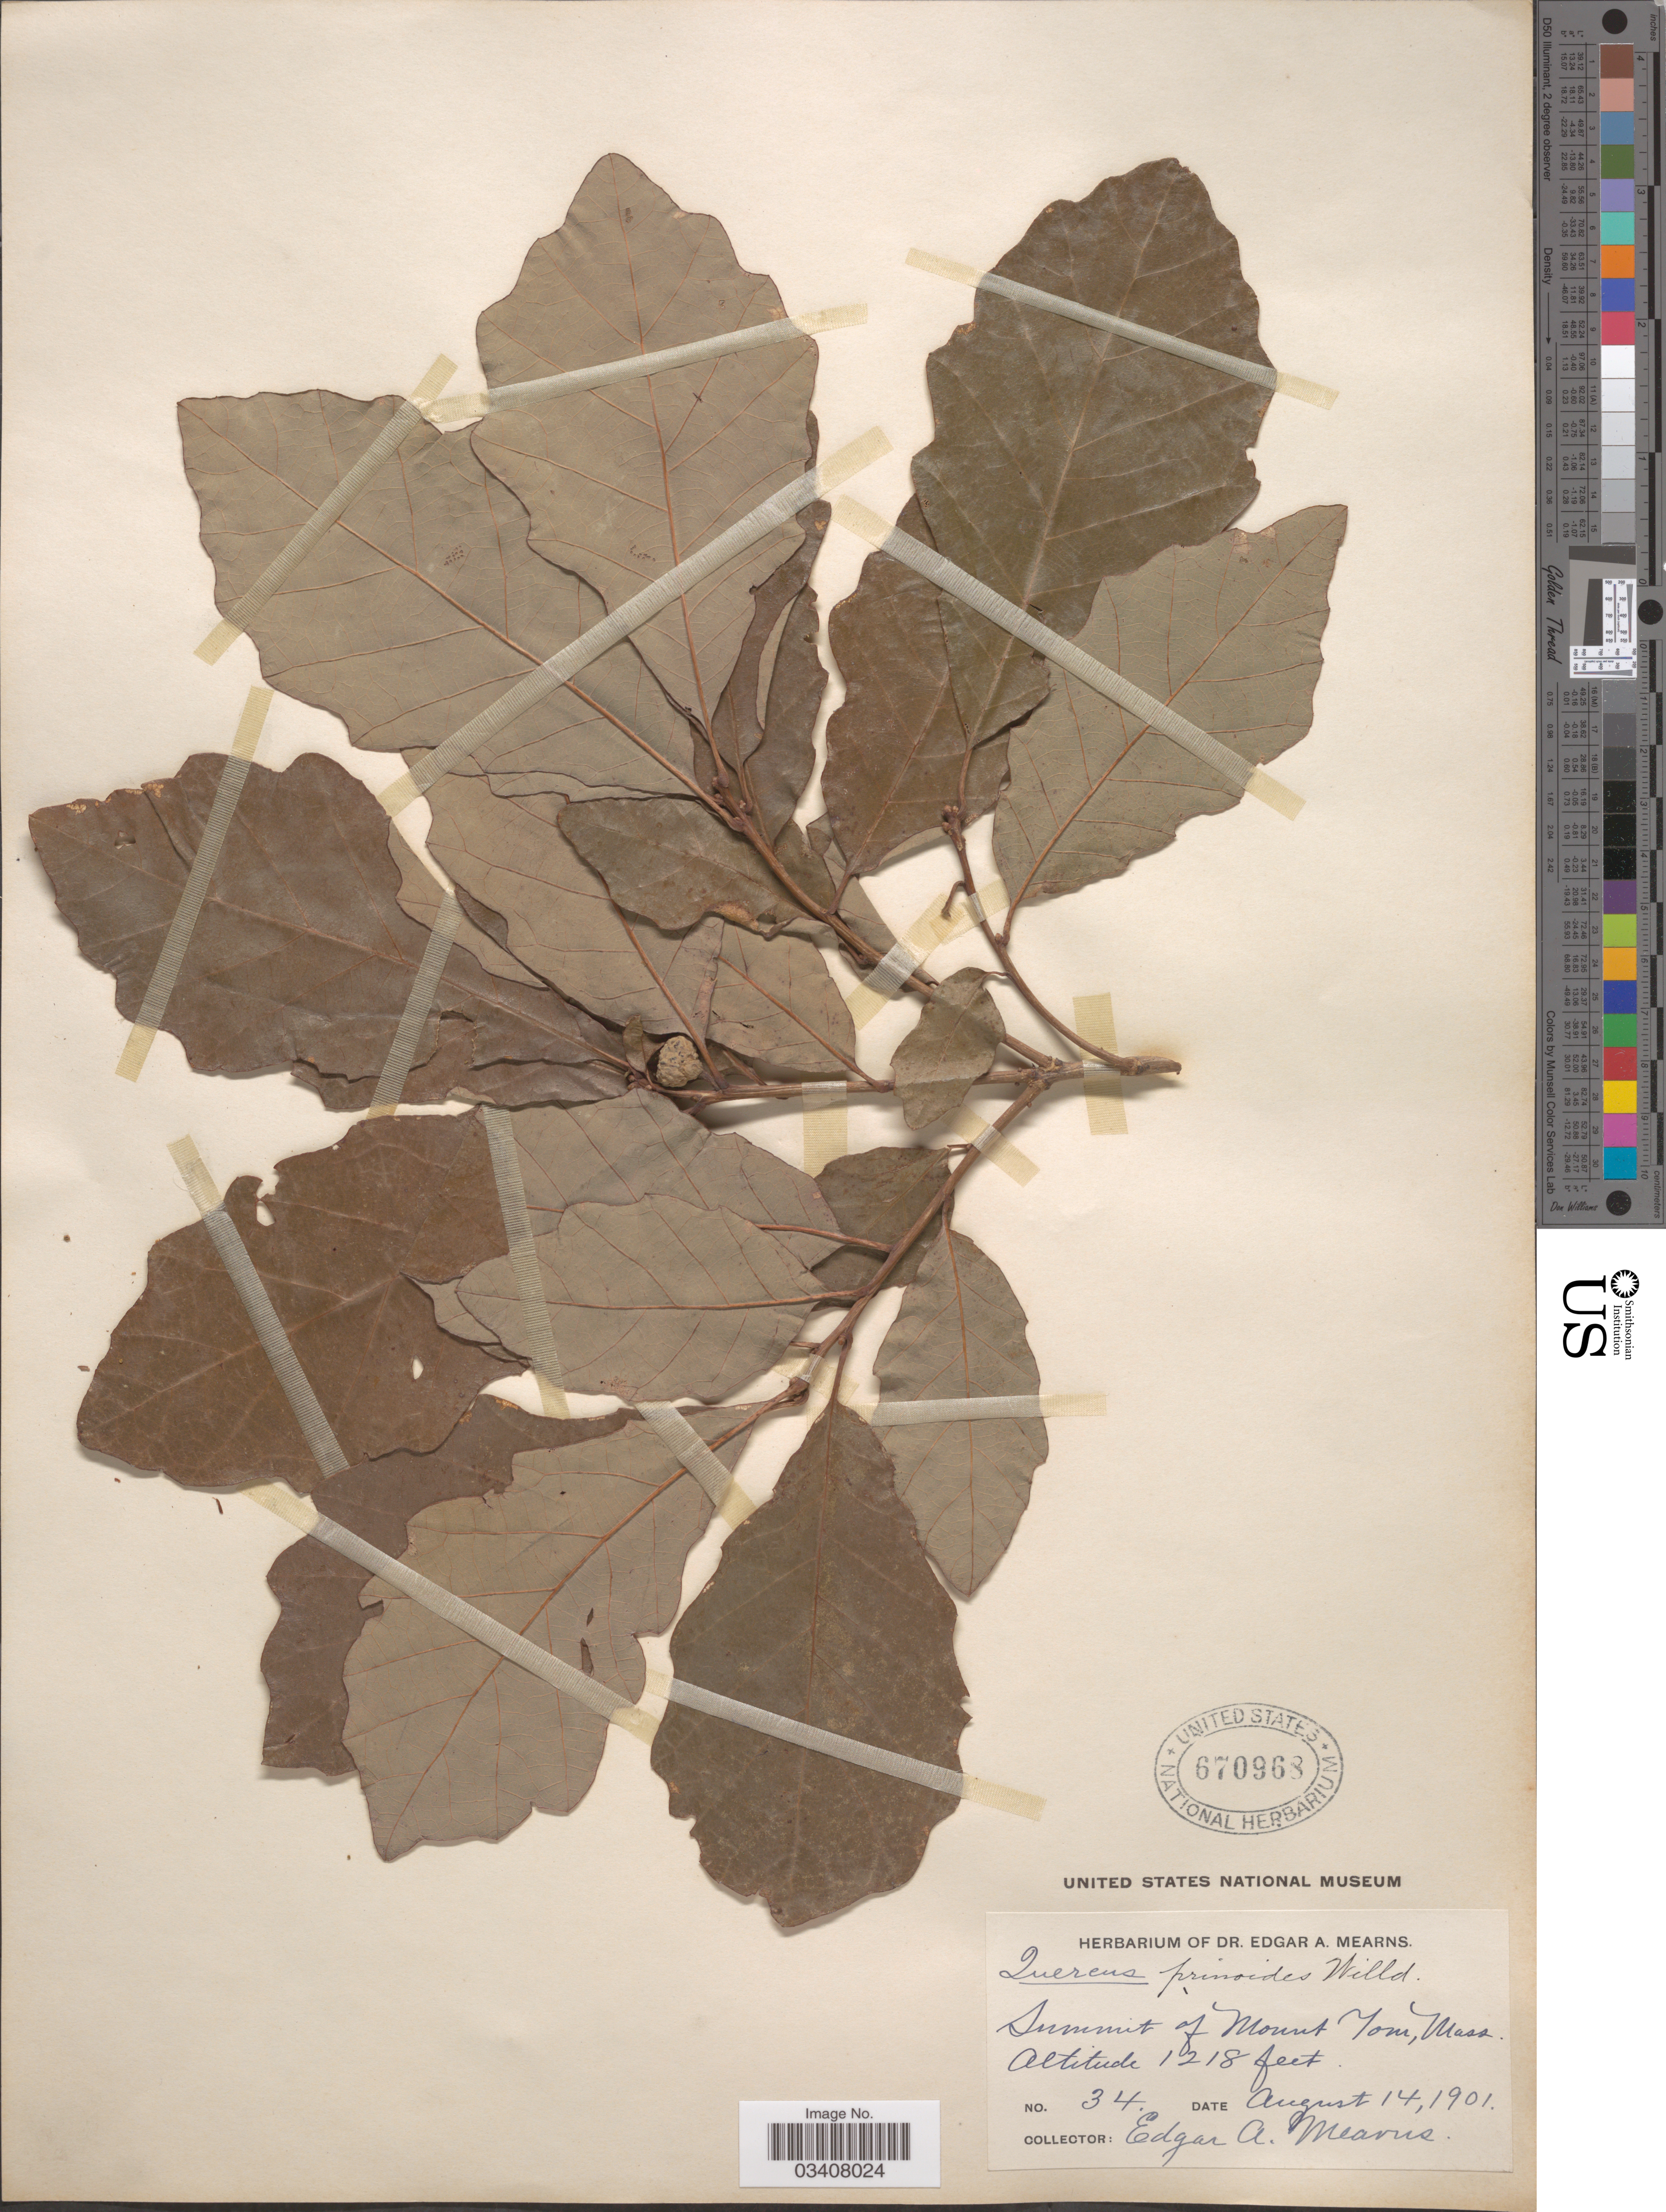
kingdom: Plantae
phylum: Tracheophyta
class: Magnoliopsida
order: Fagales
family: Fagaceae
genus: Quercus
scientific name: Quercus prinoides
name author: Willd.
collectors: E. A. Mearns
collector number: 34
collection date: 1901-08-14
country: United States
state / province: Massachusetts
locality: Summit of Mount Tom.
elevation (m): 371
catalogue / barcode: US 670968